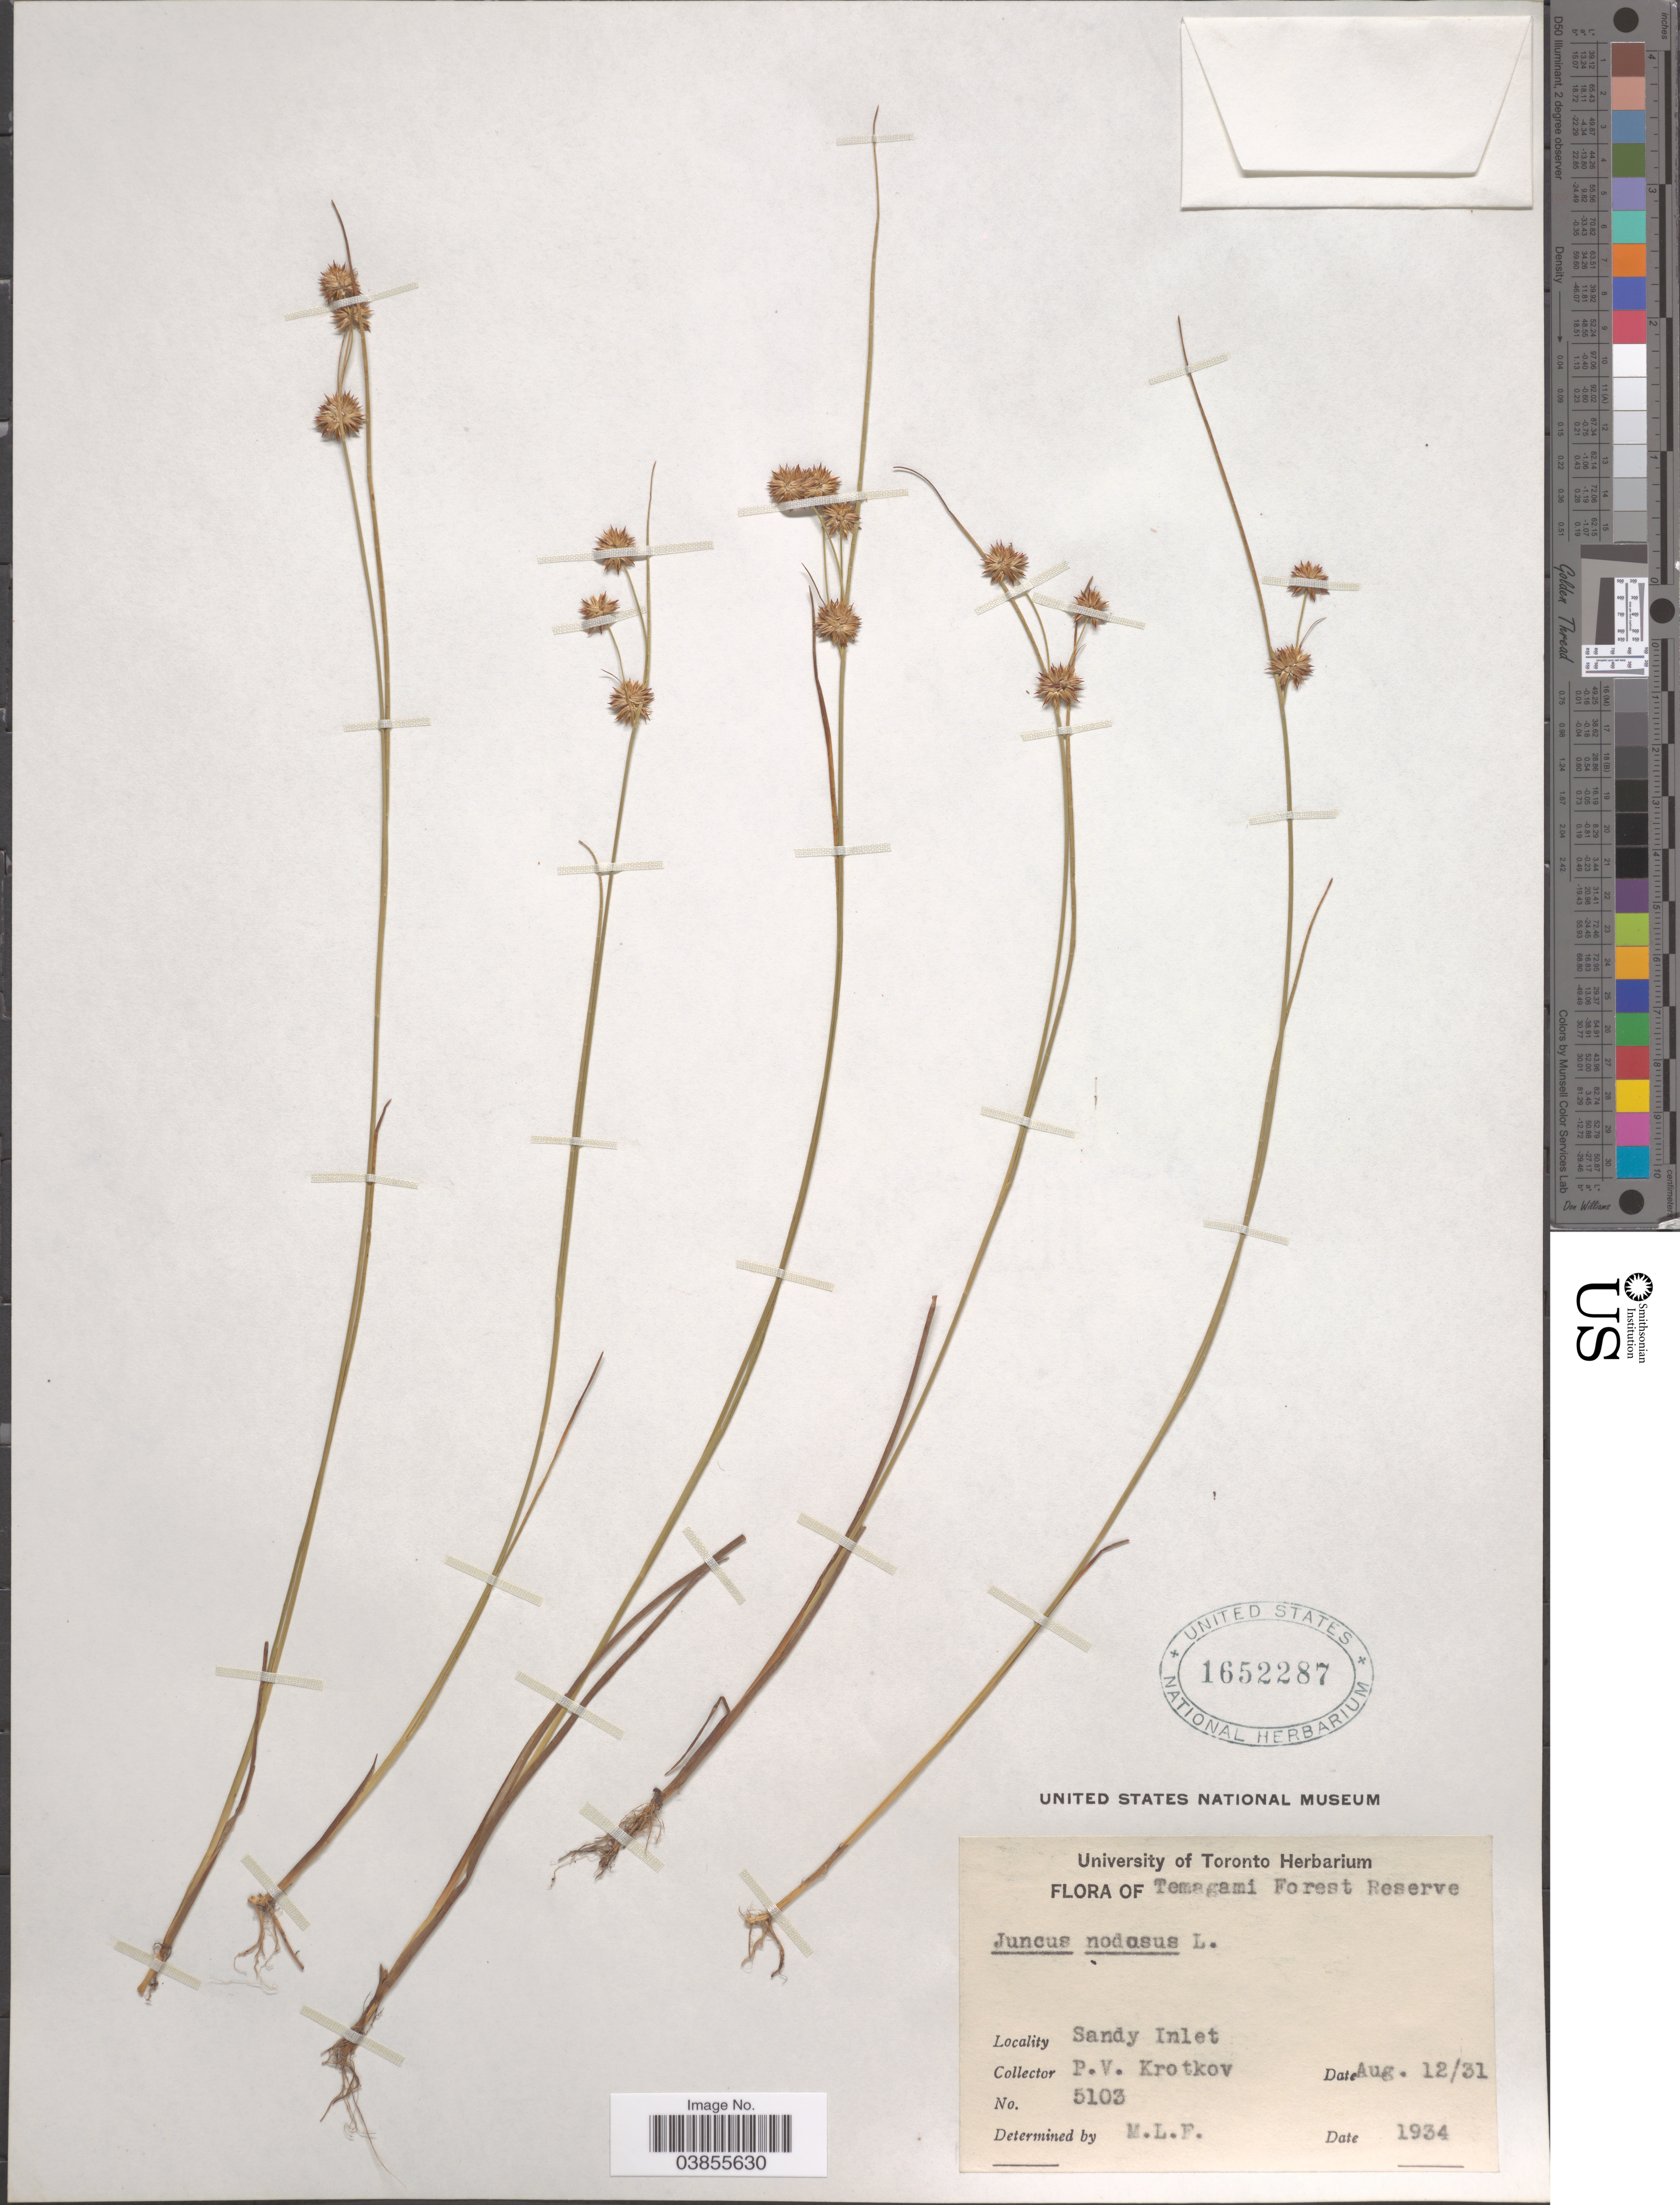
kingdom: Plantae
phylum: Tracheophyta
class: Liliopsida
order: Poales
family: Juncaceae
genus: Juncus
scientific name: Juncus nodosus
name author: L.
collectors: P. V. Krotkov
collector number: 5103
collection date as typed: Transcribed d/m/y: 12/8/31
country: Canada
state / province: Ontario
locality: Temagami Forest Reserve. Sandy Inlet.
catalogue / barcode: US 1652287